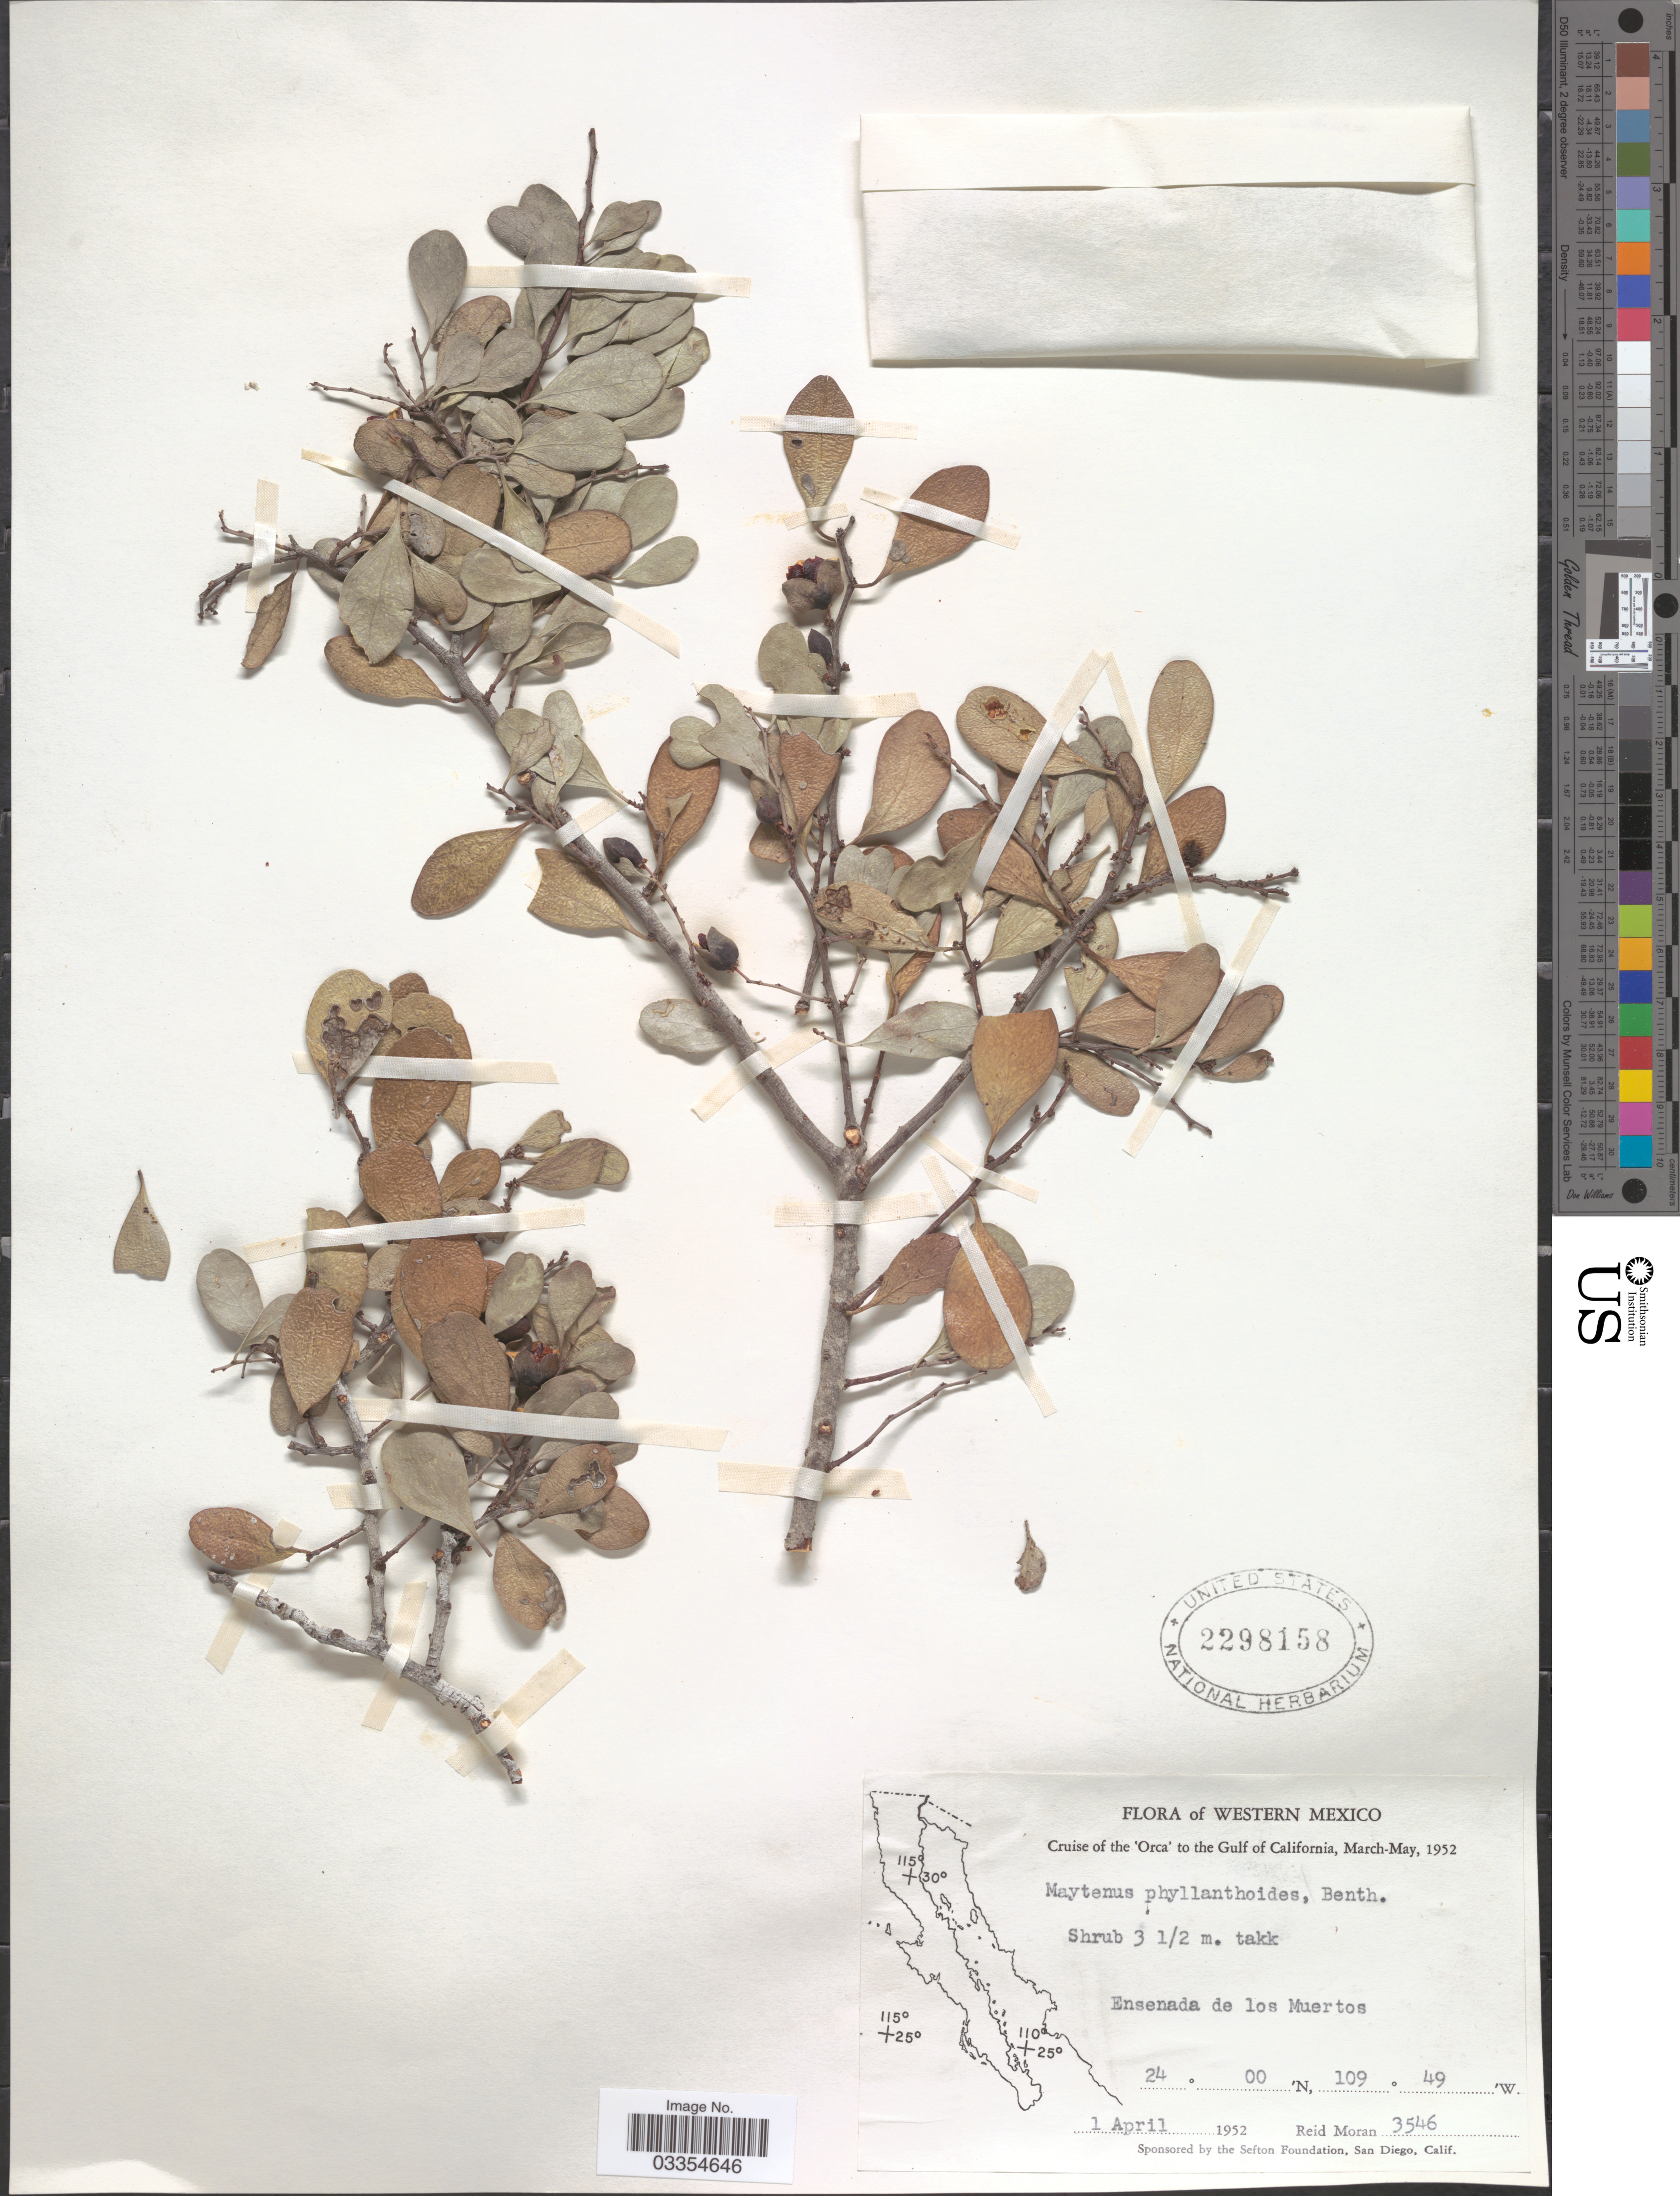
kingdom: Plantae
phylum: Tracheophyta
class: Magnoliopsida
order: Celastrales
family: Celastraceae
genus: Tricerma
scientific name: Tricerma phyllanthoides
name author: (Benth.) Lundell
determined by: Strong, Mark T., (BOT), Smithsonian Institution - National Museum of Natural History (UNITED STATES)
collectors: R. Moran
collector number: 3546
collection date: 1952-04-01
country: Mexico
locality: Western Mexico. Gulf of California. Ensenada de los Muertos.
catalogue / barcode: US 2298158